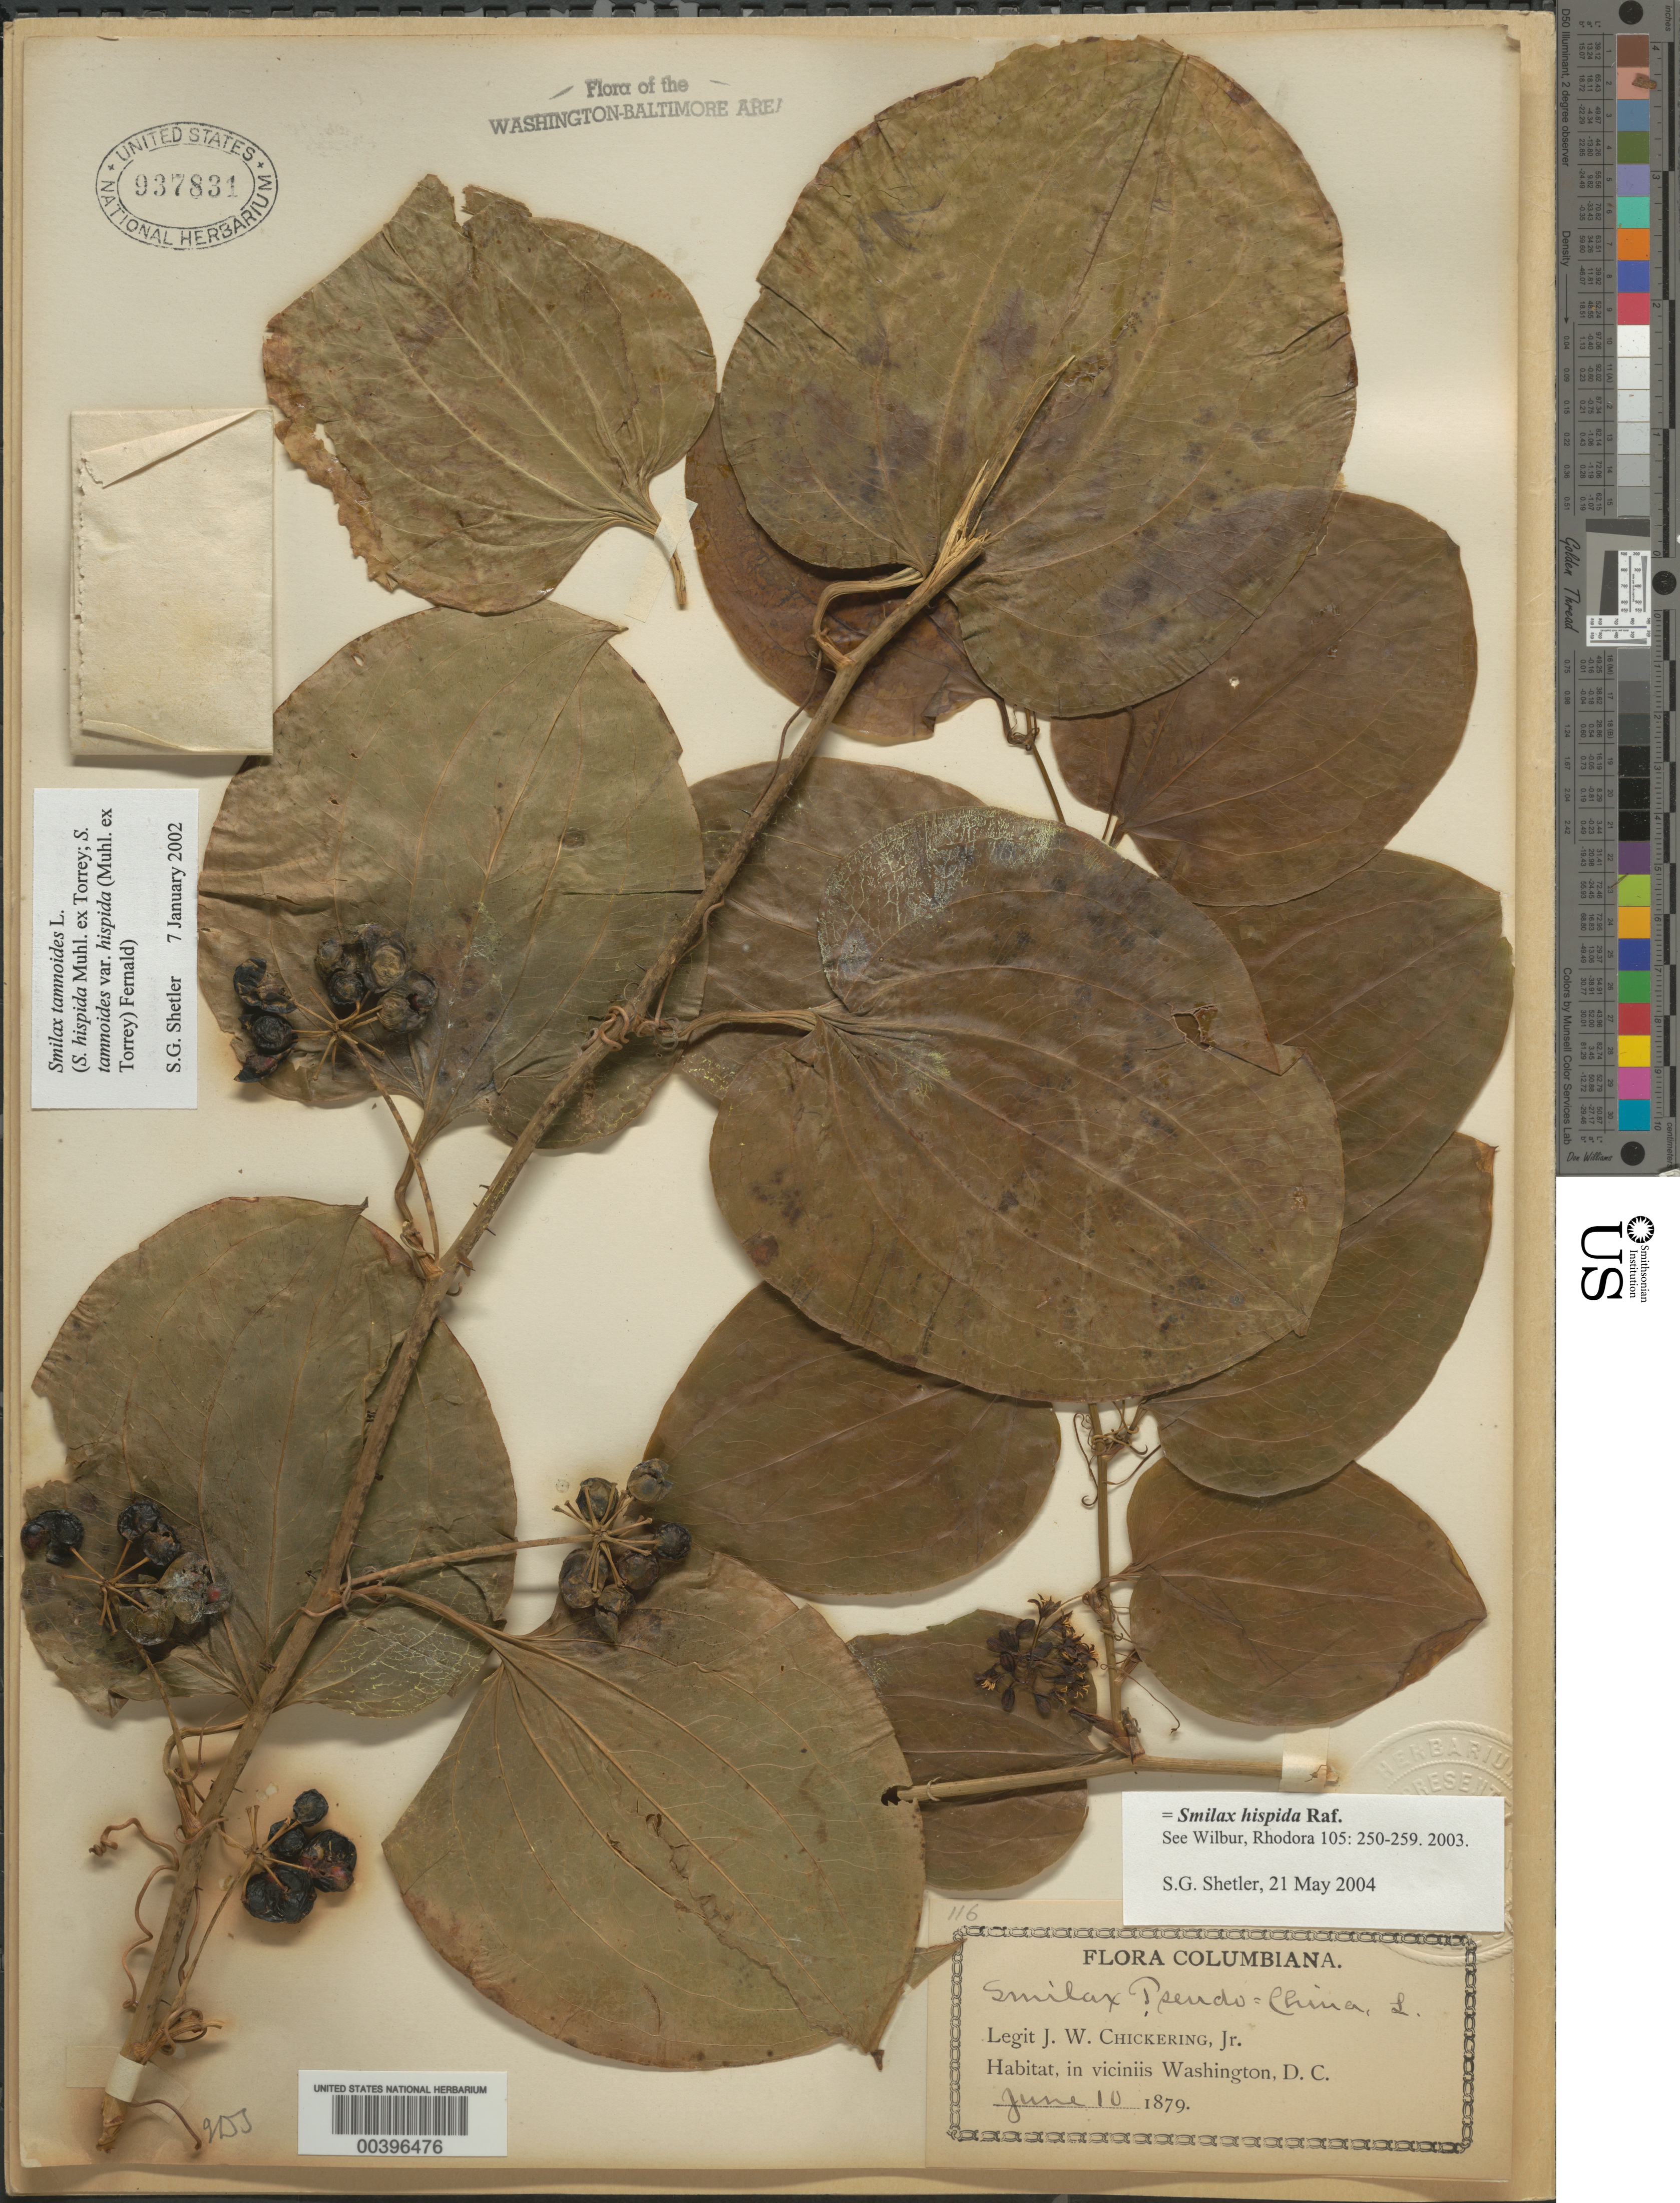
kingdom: Plantae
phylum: Tracheophyta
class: Liliopsida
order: Liliales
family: Smilacaceae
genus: Smilax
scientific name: Smilax hispida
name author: Raf.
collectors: J. Chickering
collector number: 116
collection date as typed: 10 Jun 1879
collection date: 1879-06-10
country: United States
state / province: District of Columbia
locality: Washington DC area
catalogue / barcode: US 937831